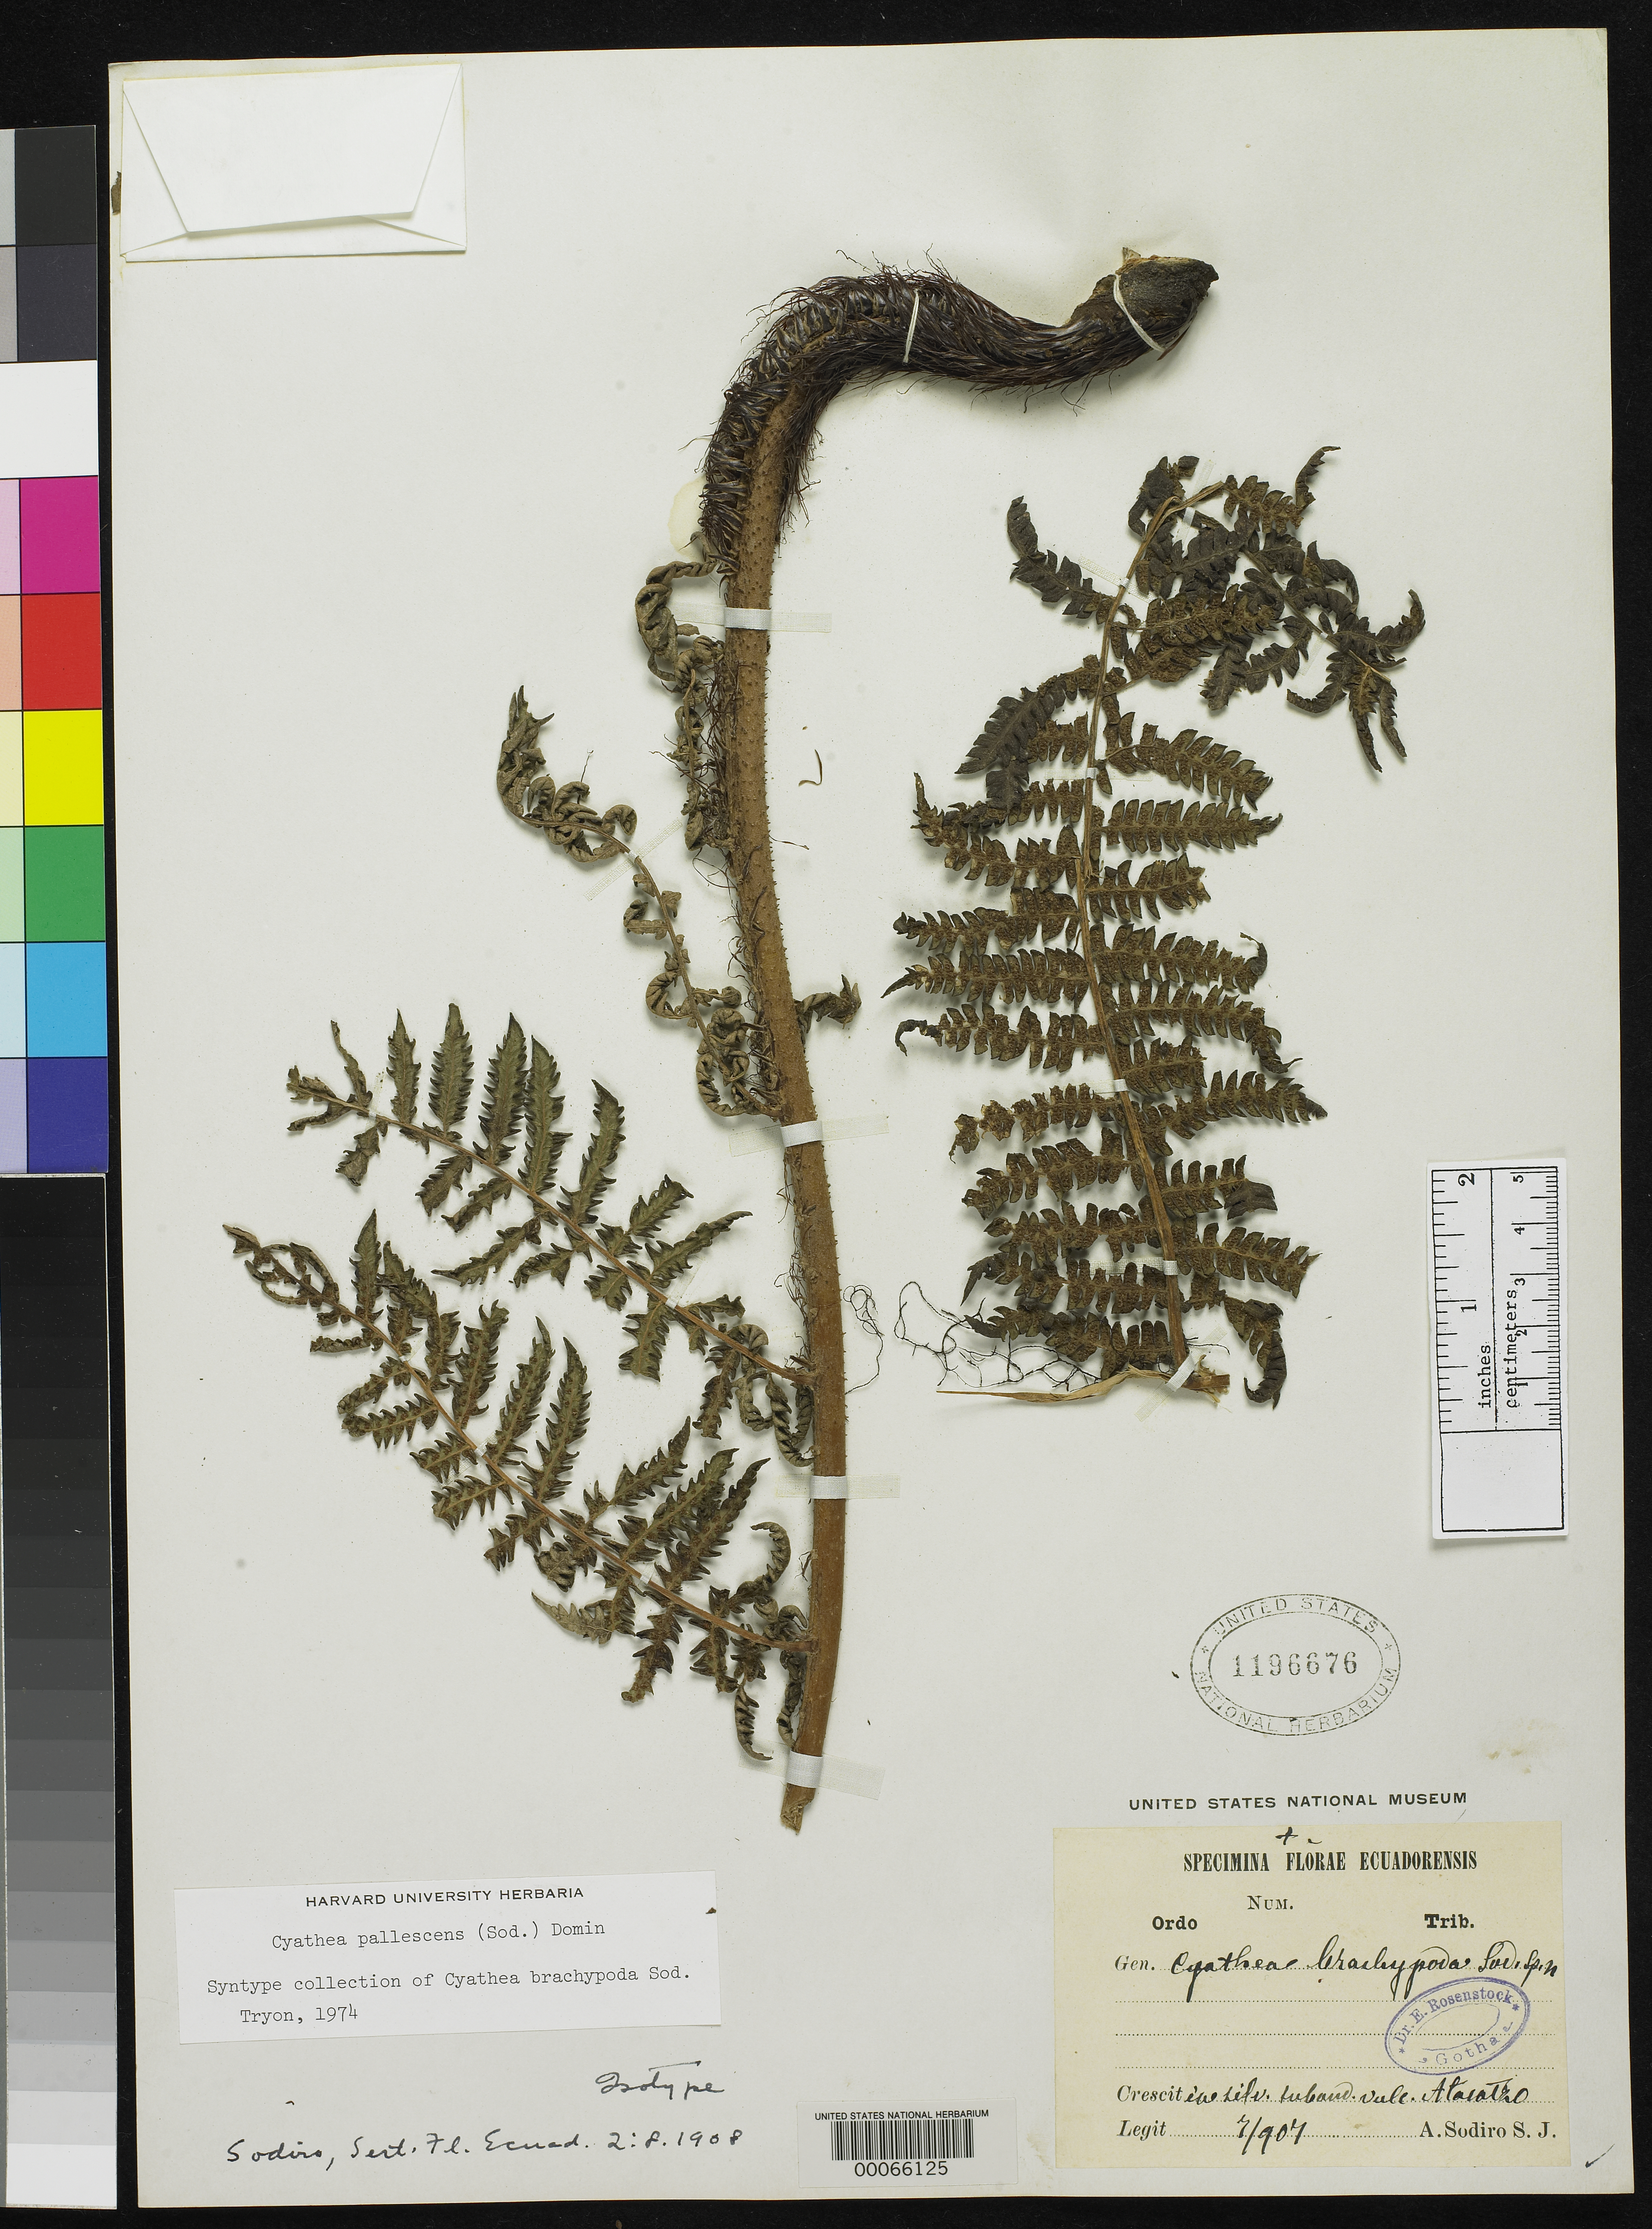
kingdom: Plantae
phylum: Tracheophyta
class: Polypodiopsida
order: Cyatheales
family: Cyatheaceae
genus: Cyathea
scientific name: Cyathea brachypoda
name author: Sodiro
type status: Type Collection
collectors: L. Sodiro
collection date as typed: Jul 1907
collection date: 1907-07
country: Ecuador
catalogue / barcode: US 1196676